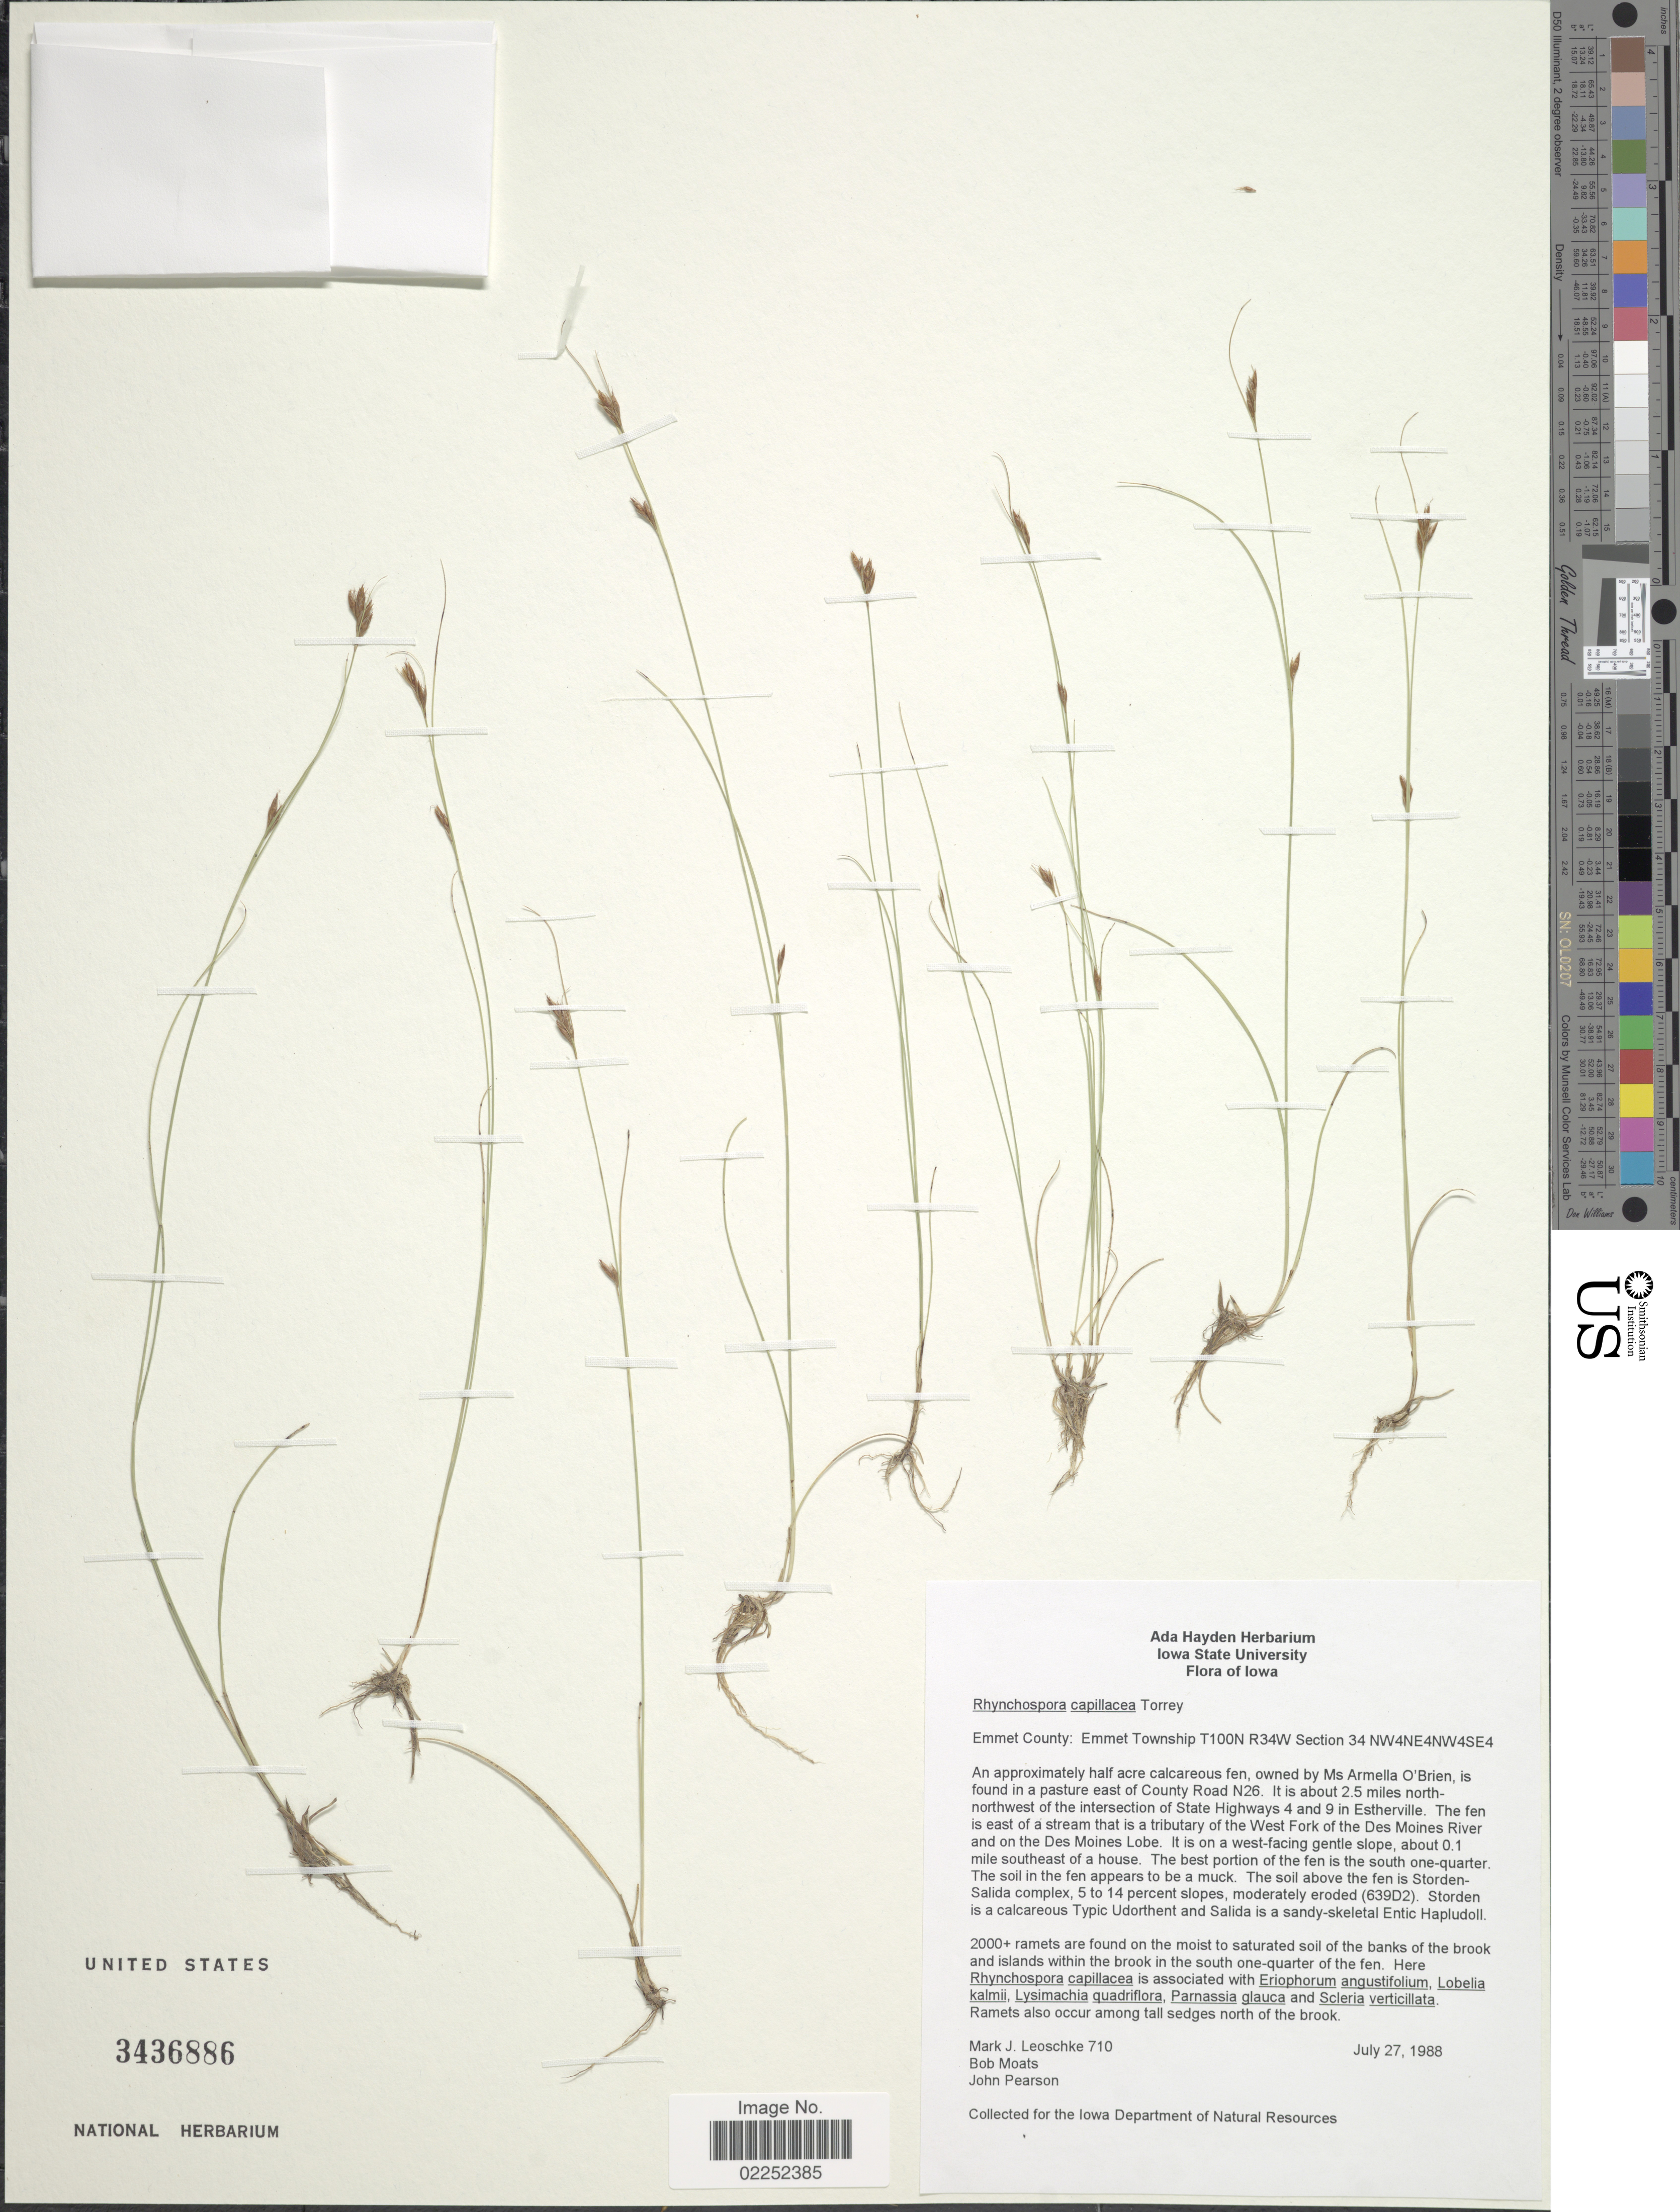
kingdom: Plantae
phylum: Tracheophyta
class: Liliopsida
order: Poales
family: Cyperaceae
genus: Rhynchospora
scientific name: Rhynchospora capillacea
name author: Torr.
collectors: M. J. Leoschke, B. Moats & J. B. Pearson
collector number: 710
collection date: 1988-07-27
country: United States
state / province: Iowa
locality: Emmet County: Emmet Township T100N R34 Section 34 NW4NE4NW4SE4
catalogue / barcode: US 3436886